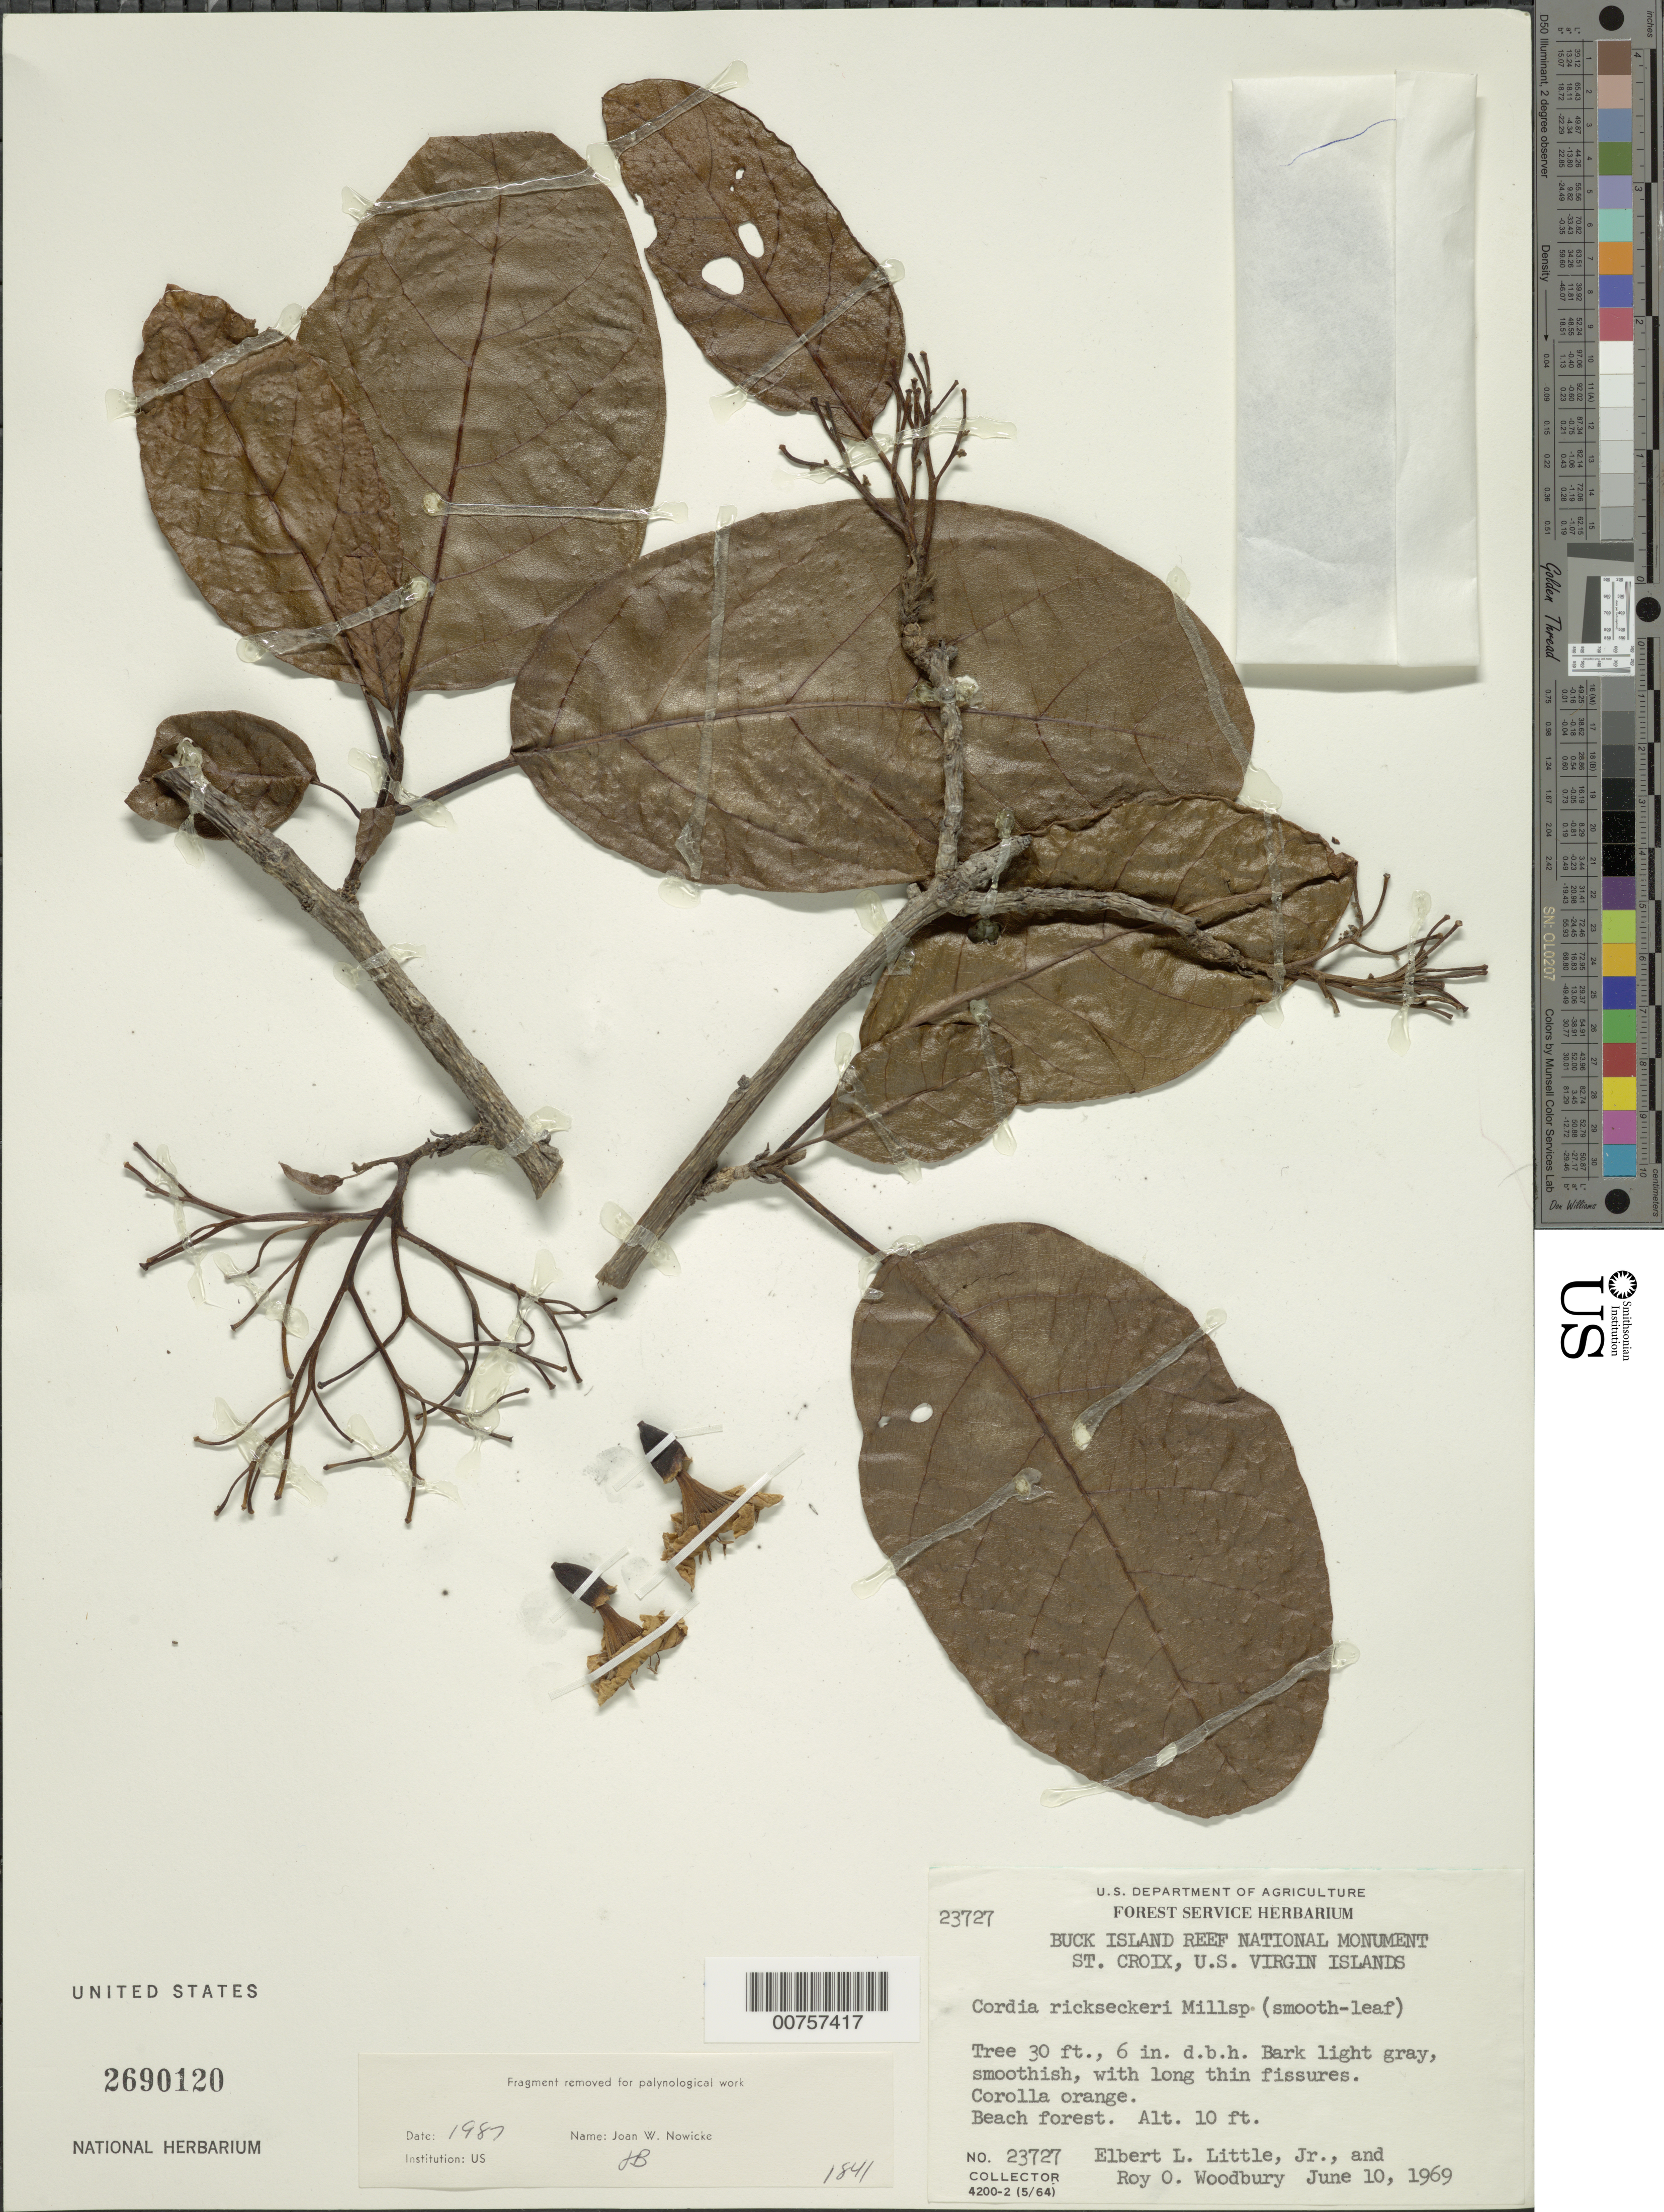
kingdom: Plantae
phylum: Tracheophyta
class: Magnoliopsida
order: Boraginales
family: Cordiaceae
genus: Cordia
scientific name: Cordia rickseckeri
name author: Millsp.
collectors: E. L. Little & R. O. Woodbury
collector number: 23727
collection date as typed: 10 Jun 1969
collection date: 1969-06-10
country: U.S. Virgin Islands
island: St. Croix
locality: Buck Island, Reef National Monument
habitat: Beach forest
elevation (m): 3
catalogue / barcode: US 2690120